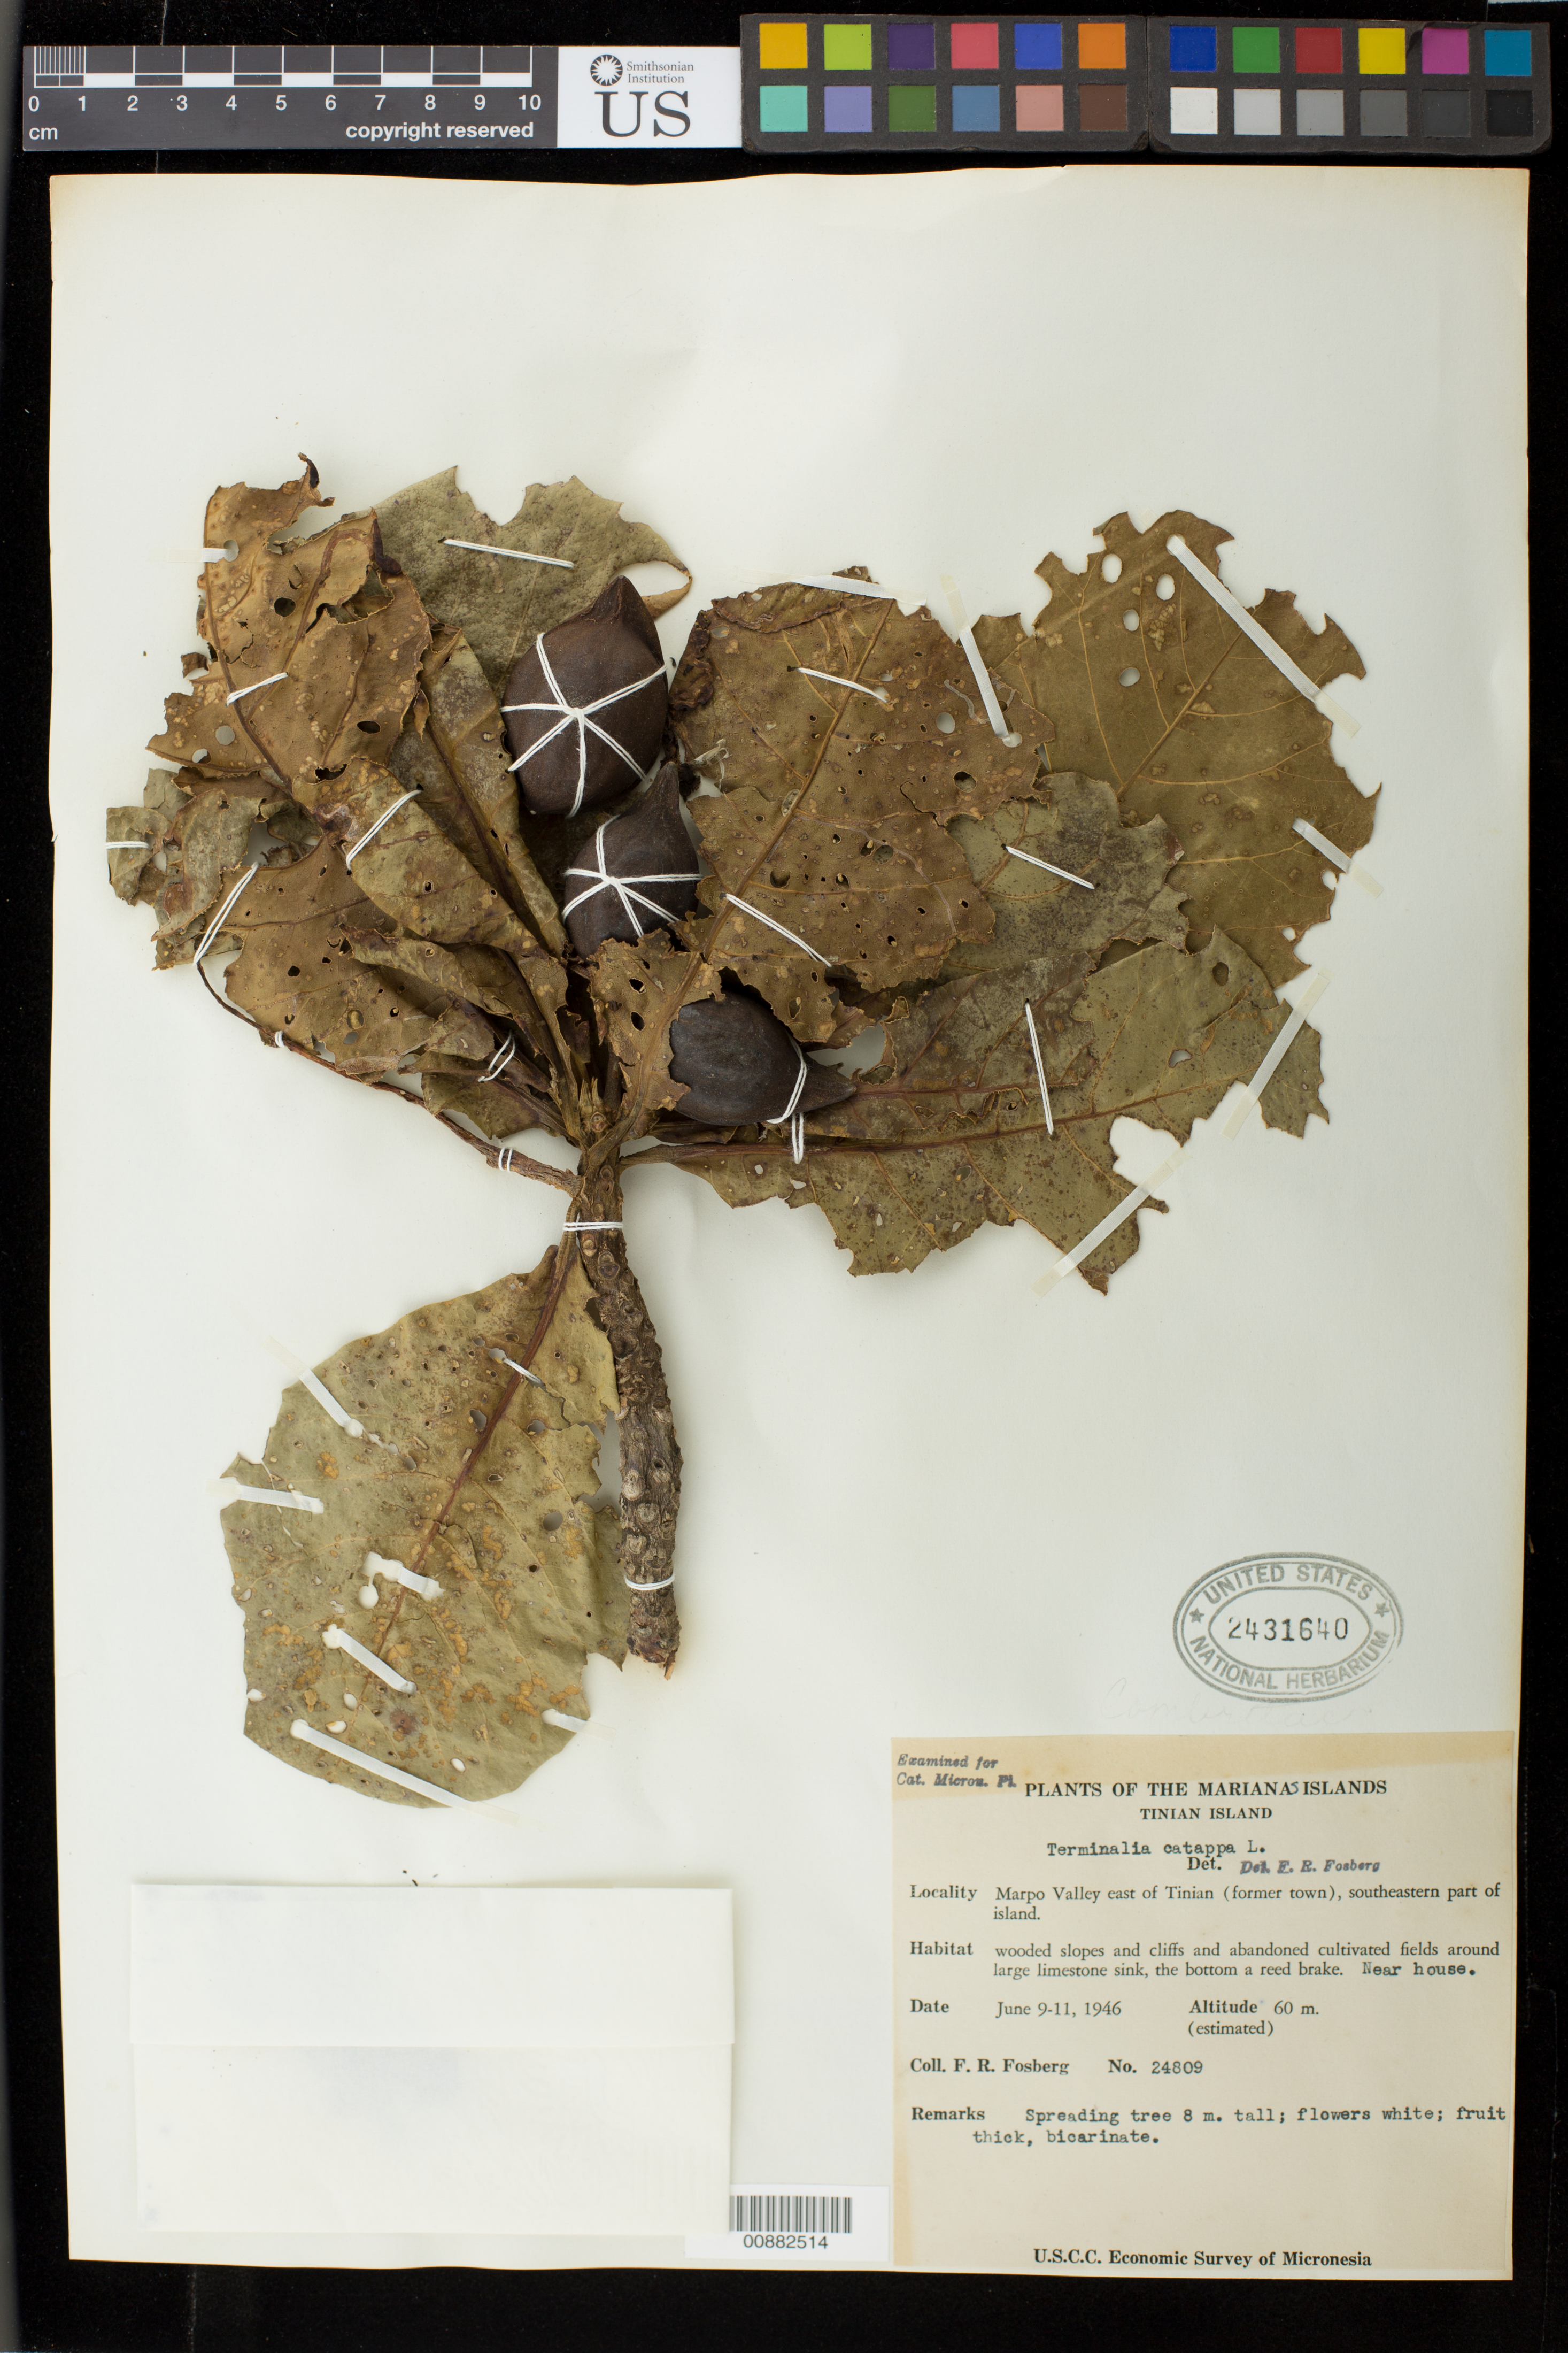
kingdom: Plantae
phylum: Tracheophyta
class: Magnoliopsida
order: Myrtales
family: Combretaceae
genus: Terminalia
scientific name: Terminalia catappa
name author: L.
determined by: Fosberg, F. R.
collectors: F. R. Fosberg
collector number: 24809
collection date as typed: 09 Jun 1946 to 11 Jun 1946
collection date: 1946-06-09/1946-06-11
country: Northern Mariana Islands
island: Tinian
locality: Marpo Valley east of Tinian (former town), southeastern part of island.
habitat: wooded slopes and cliffs and abandoned cultivated fields around large limestone sink, the bottom a reed brake. Near house.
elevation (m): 60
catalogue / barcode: US 2431640